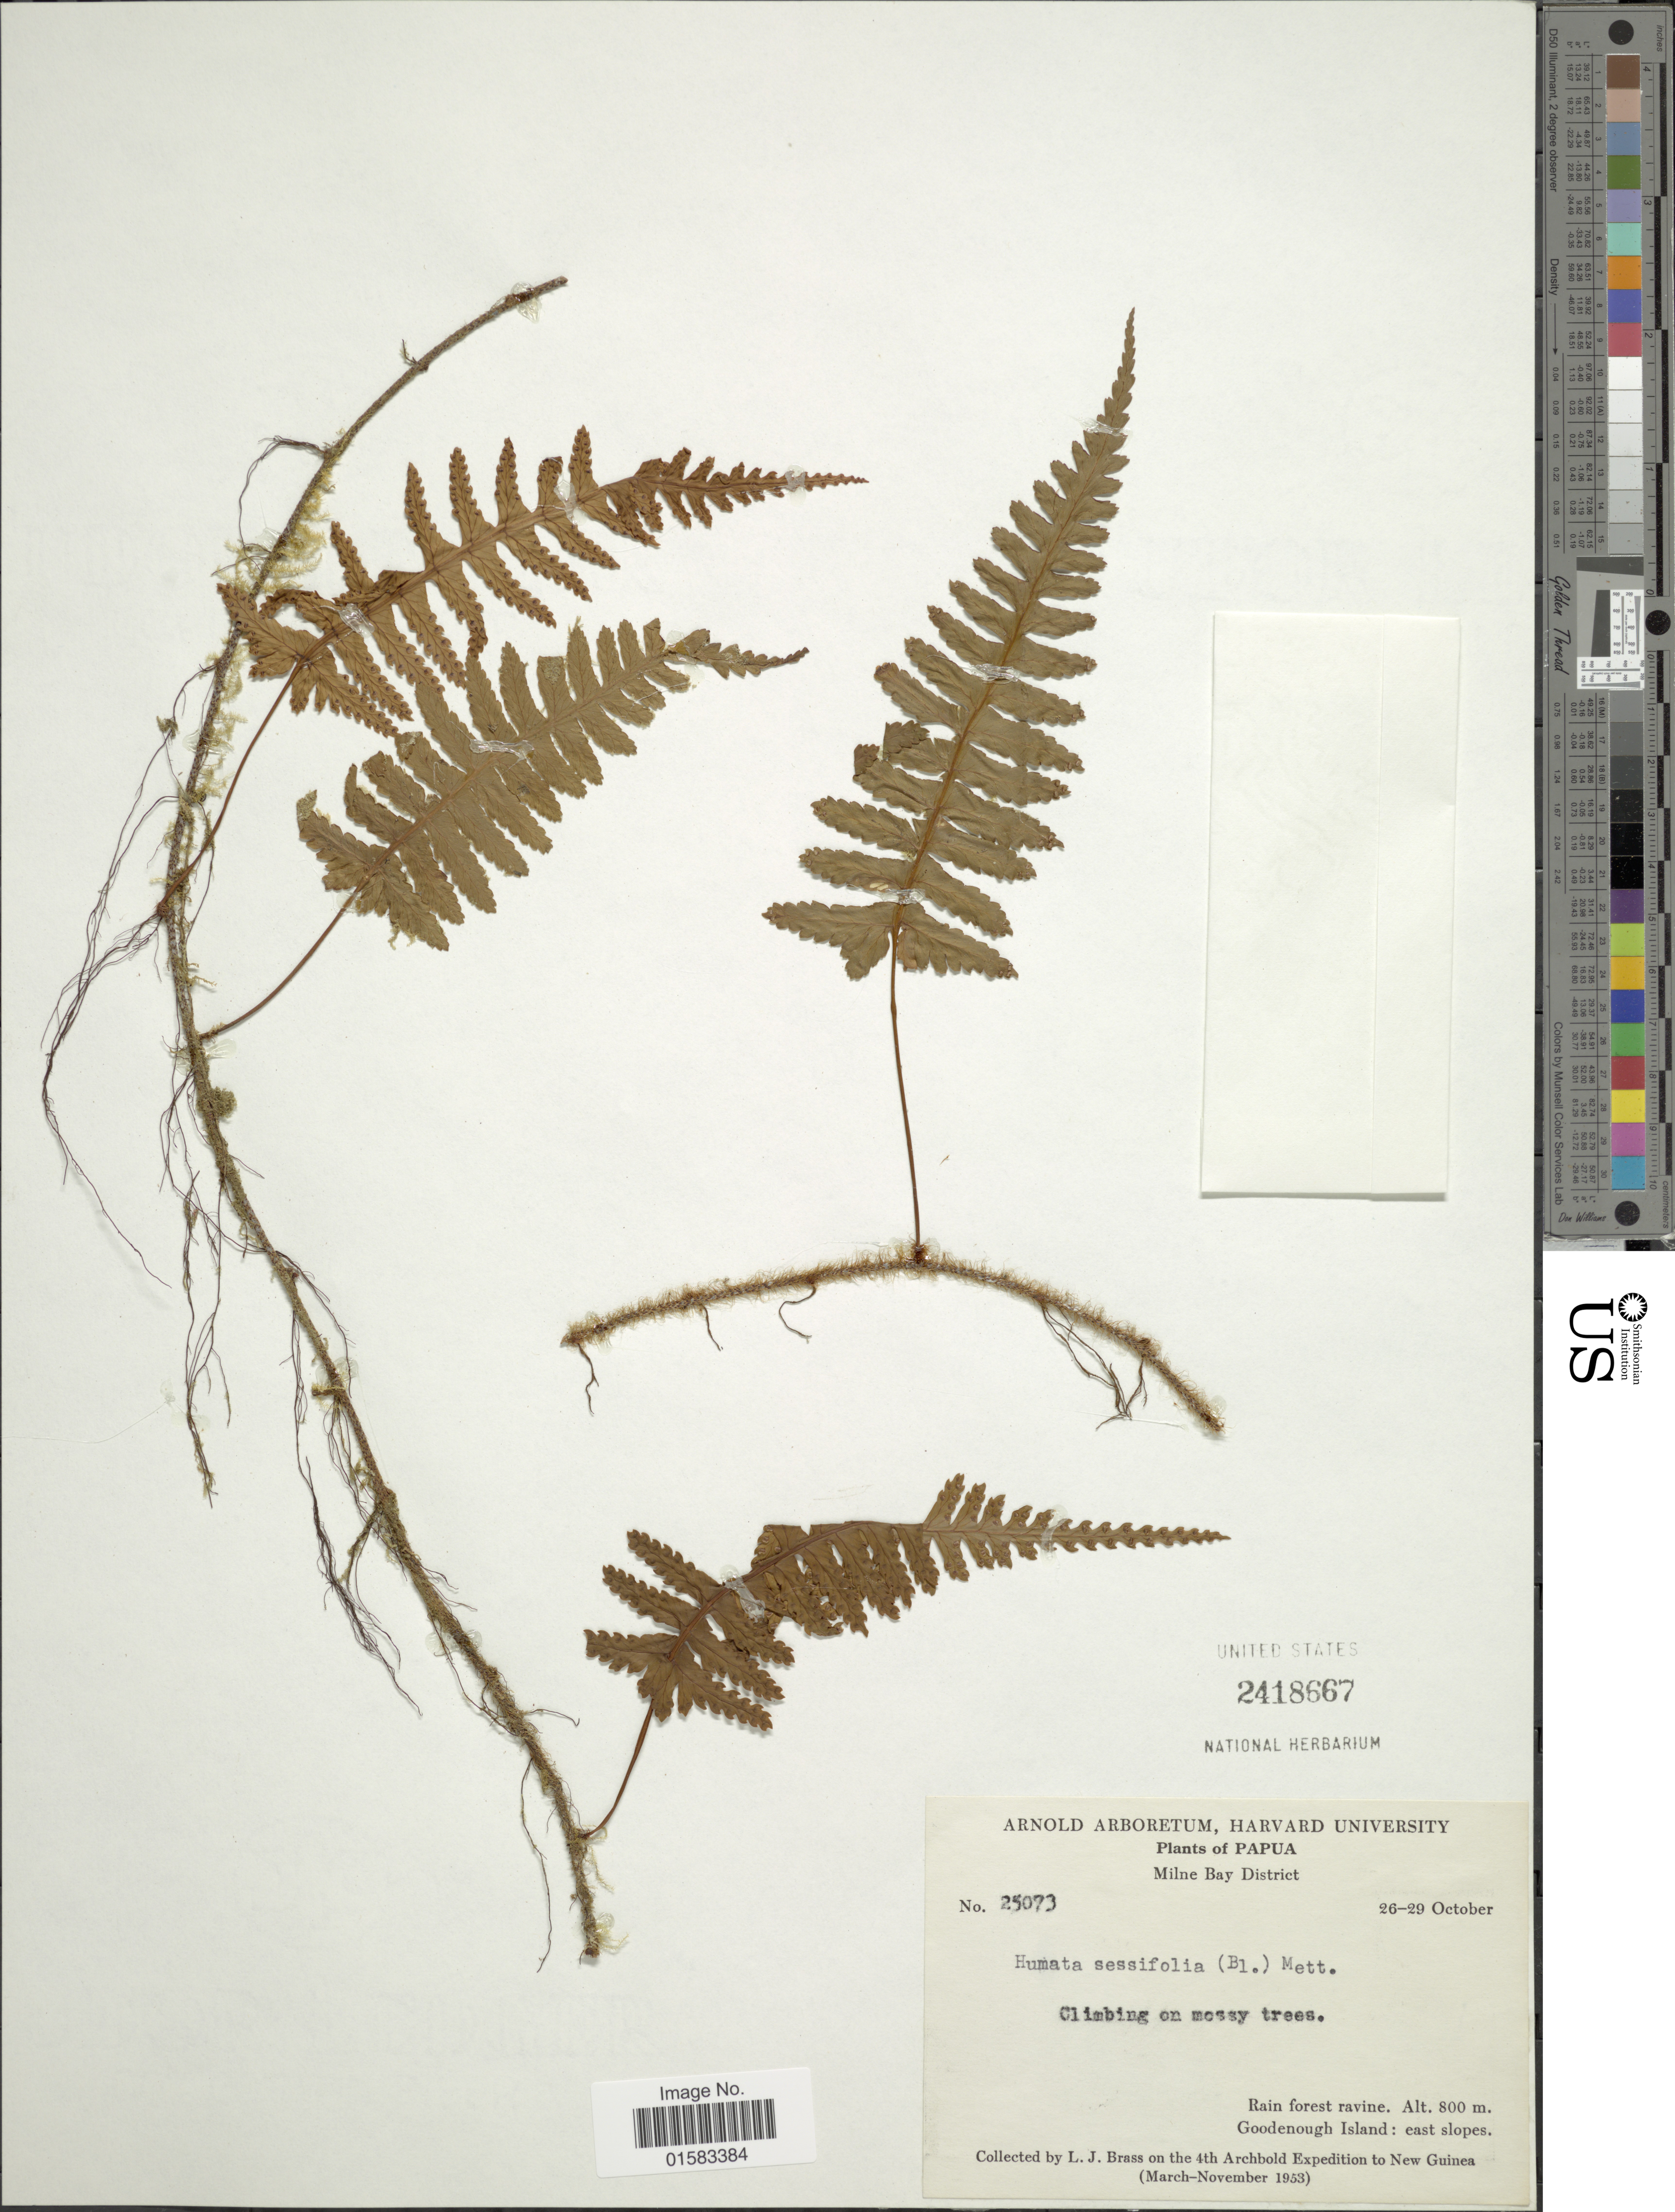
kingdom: Plantae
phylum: Tracheophyta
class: Polypodiopsida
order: Polypodiales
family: Davalliaceae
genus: Davallia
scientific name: Davallia sessilifolia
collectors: L. J. Brass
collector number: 25073*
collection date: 1953-10-26/1953-10-29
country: Papua New Guinea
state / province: Milne Bay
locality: Goodenough Island: East slopes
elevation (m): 800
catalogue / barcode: US 2418667